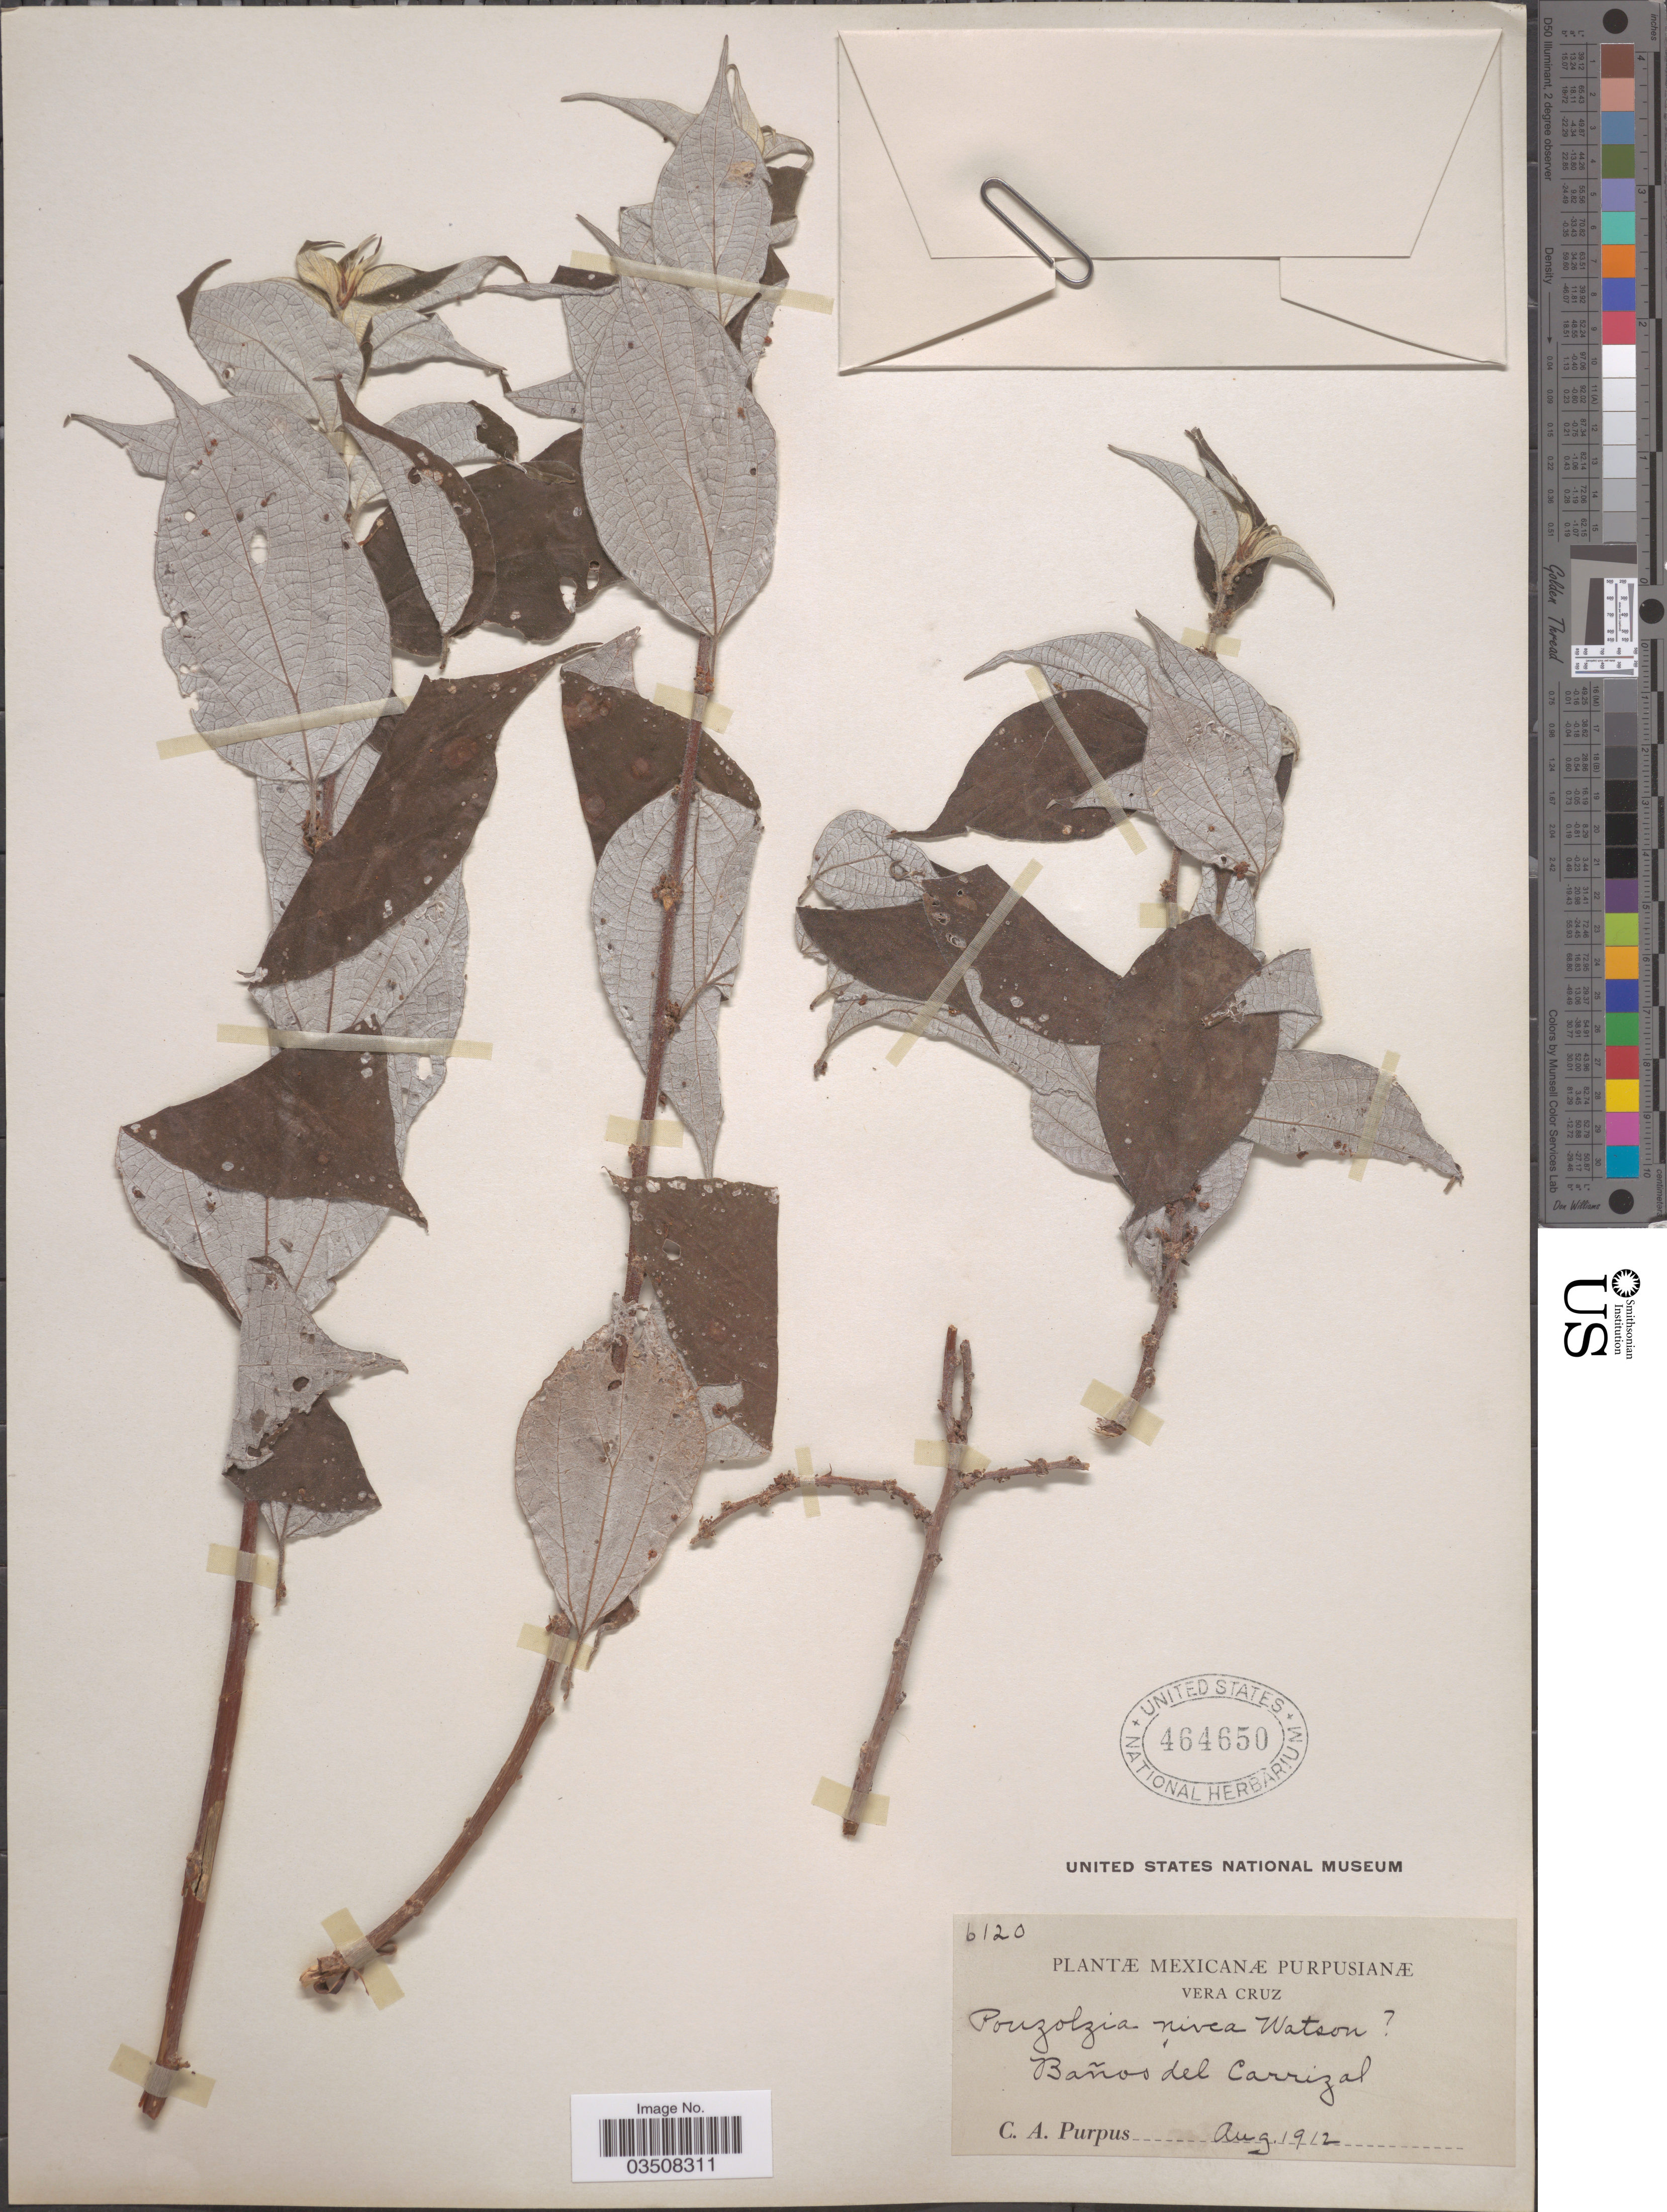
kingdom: Plantae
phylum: Tracheophyta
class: Magnoliopsida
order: Rosales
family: Urticaceae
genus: Pouzolzia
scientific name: Pouzolzia nivea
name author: S. Watson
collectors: C. A. Purpus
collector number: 6120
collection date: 1912-08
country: Mexico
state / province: Veracruz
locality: Mexicanae Purpusianae. Vera Cruz. Baños del Carrizal.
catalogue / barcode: US 464650